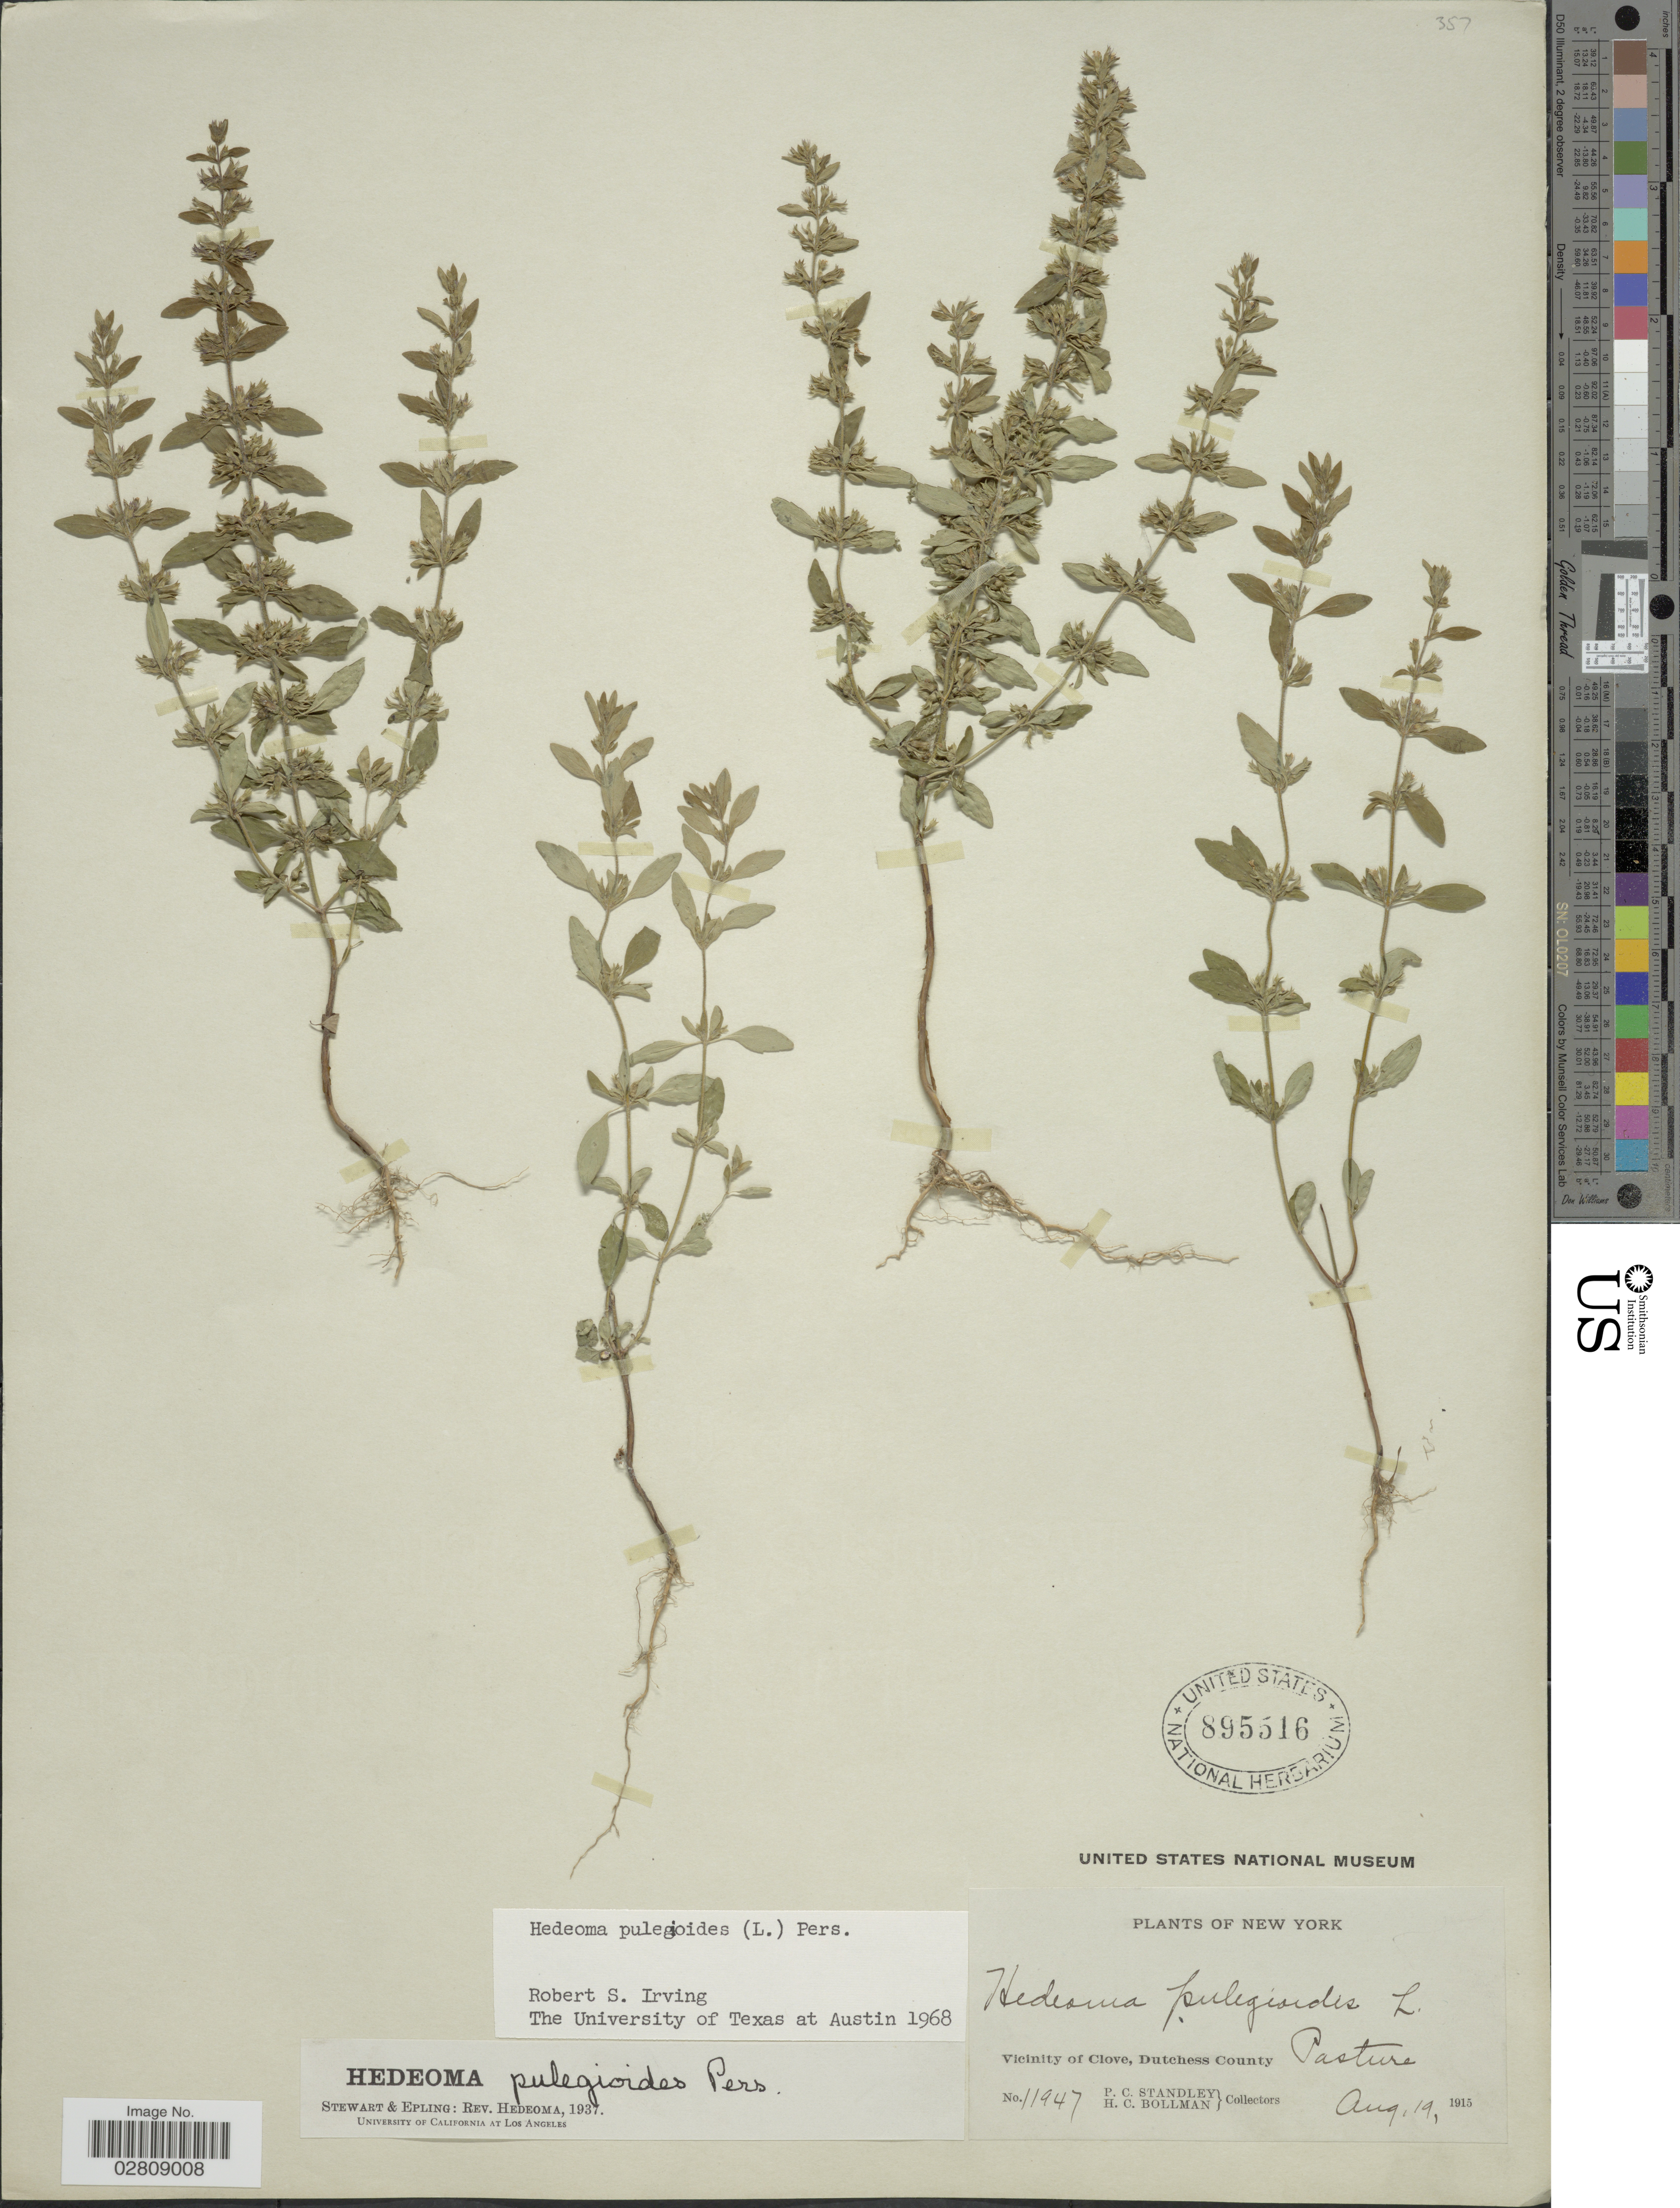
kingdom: Plantae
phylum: Tracheophyta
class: Magnoliopsida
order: Lamiales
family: Lamiaceae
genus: Hedeoma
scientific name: Hedeoma pulegioides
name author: (L.) Pers.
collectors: P. C. Standley & H. C. Bollman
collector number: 11947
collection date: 1915-08-19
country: United States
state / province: New York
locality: Vicinity of Clove, Dutchess County Pasture.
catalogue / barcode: US 895516